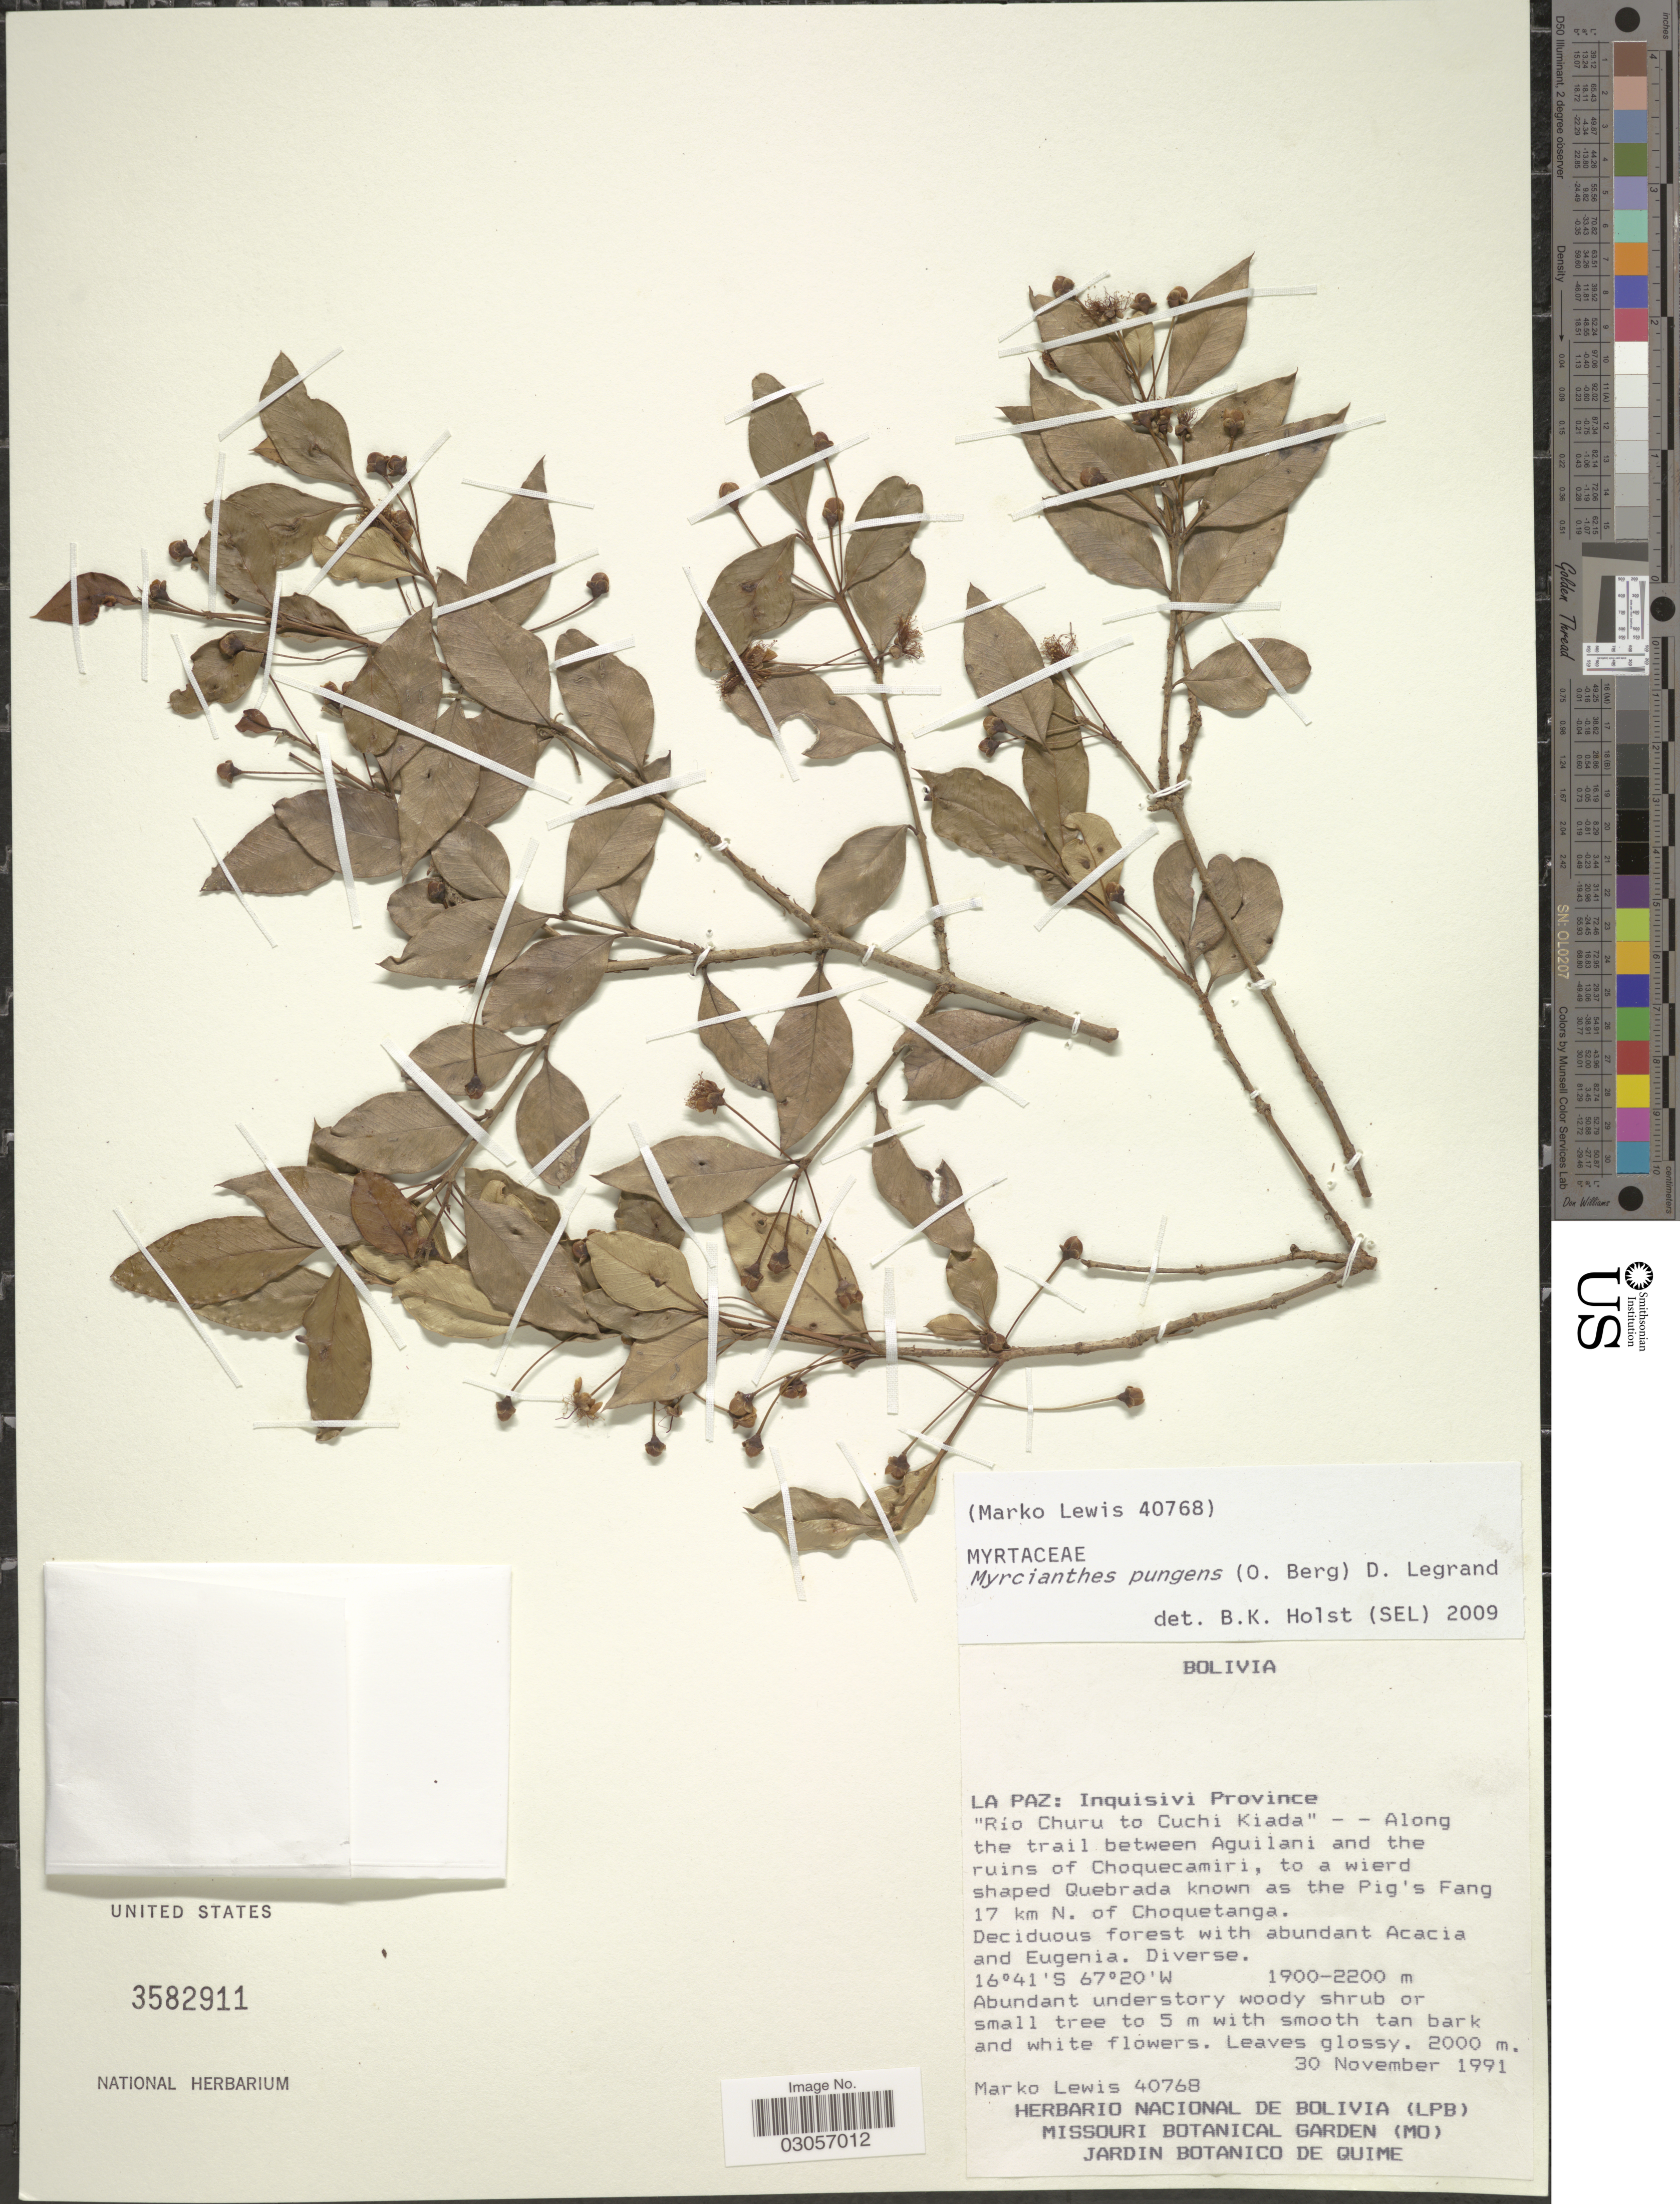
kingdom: Plantae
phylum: Tracheophyta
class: Magnoliopsida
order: Myrtales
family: Myrtaceae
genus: Myrcianthes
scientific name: Myrcianthes pungens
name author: (O. Berg) D. Legrand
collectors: M. A. Lewis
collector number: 40768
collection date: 1991-11-30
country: Bolivia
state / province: La Paz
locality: Inquisivi Province, "Rio Churu to Cuchi Kiada" -- Along the trail between Aguilani and the ruins of Choquecamiri, to a wierd shaped Quebrada known as the Pig's Fang 17 km N. of Choquetanga.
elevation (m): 1900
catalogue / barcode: US 3582911